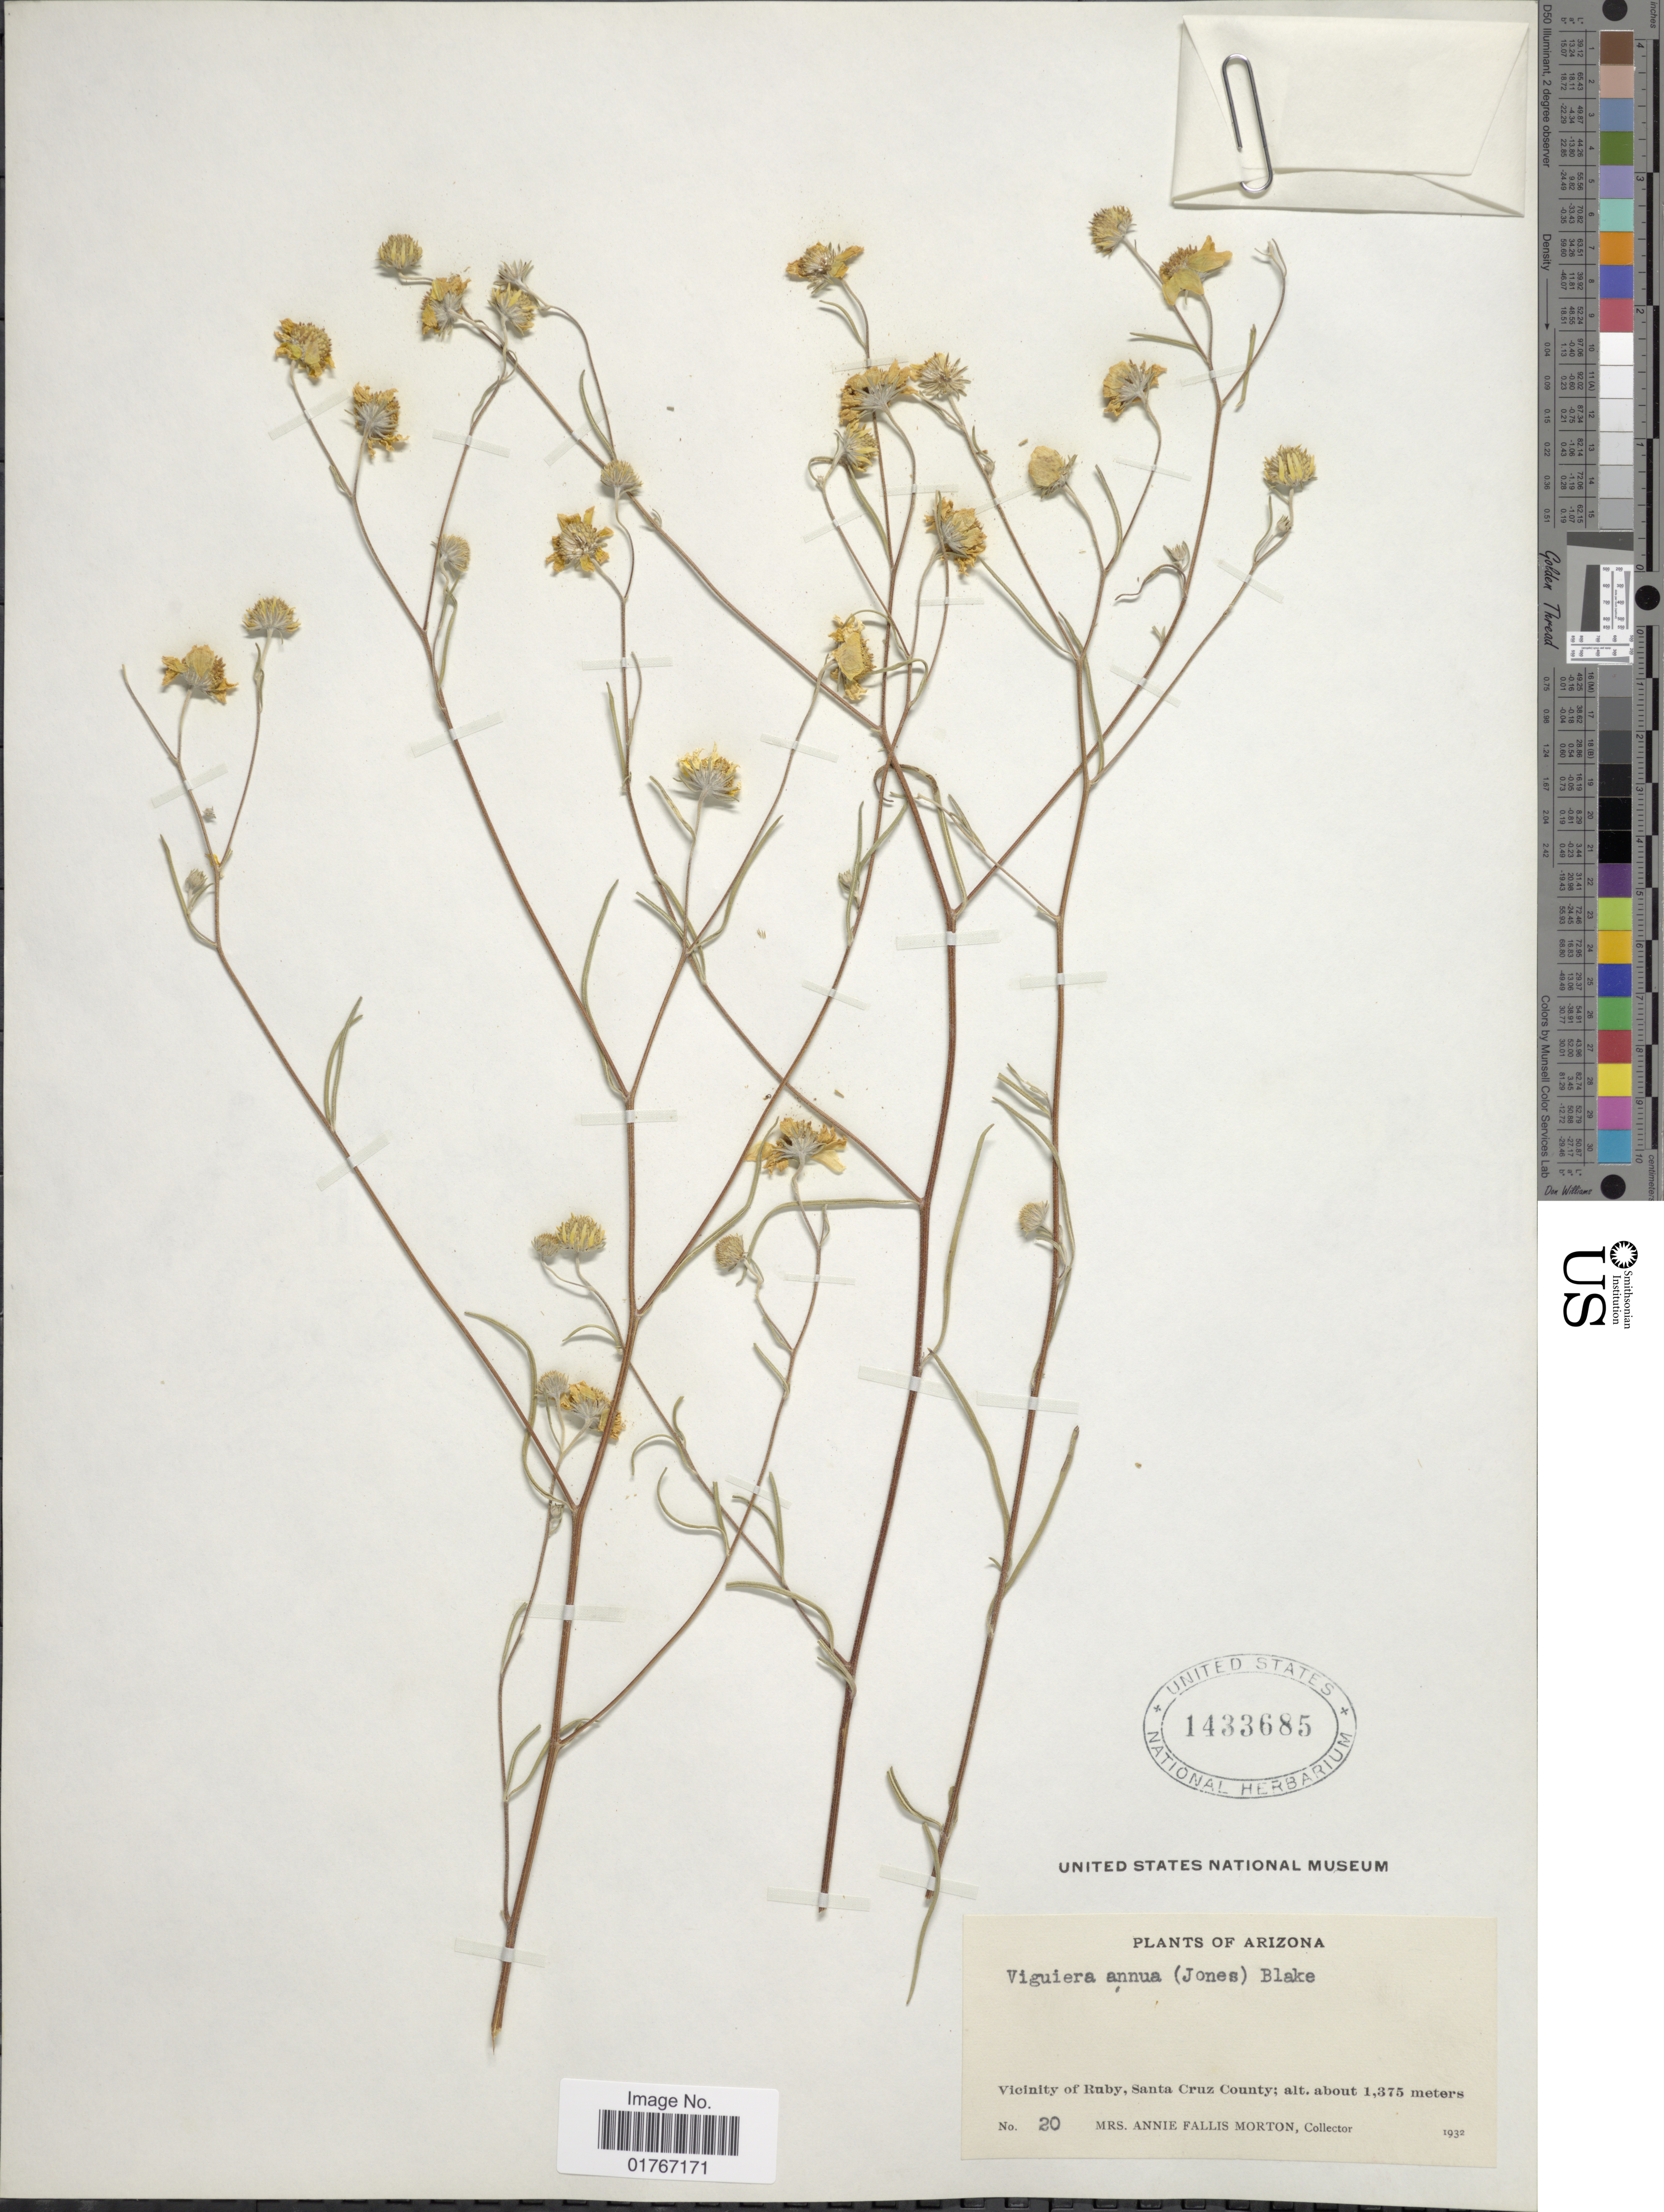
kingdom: Plantae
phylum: Tracheophyta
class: Magnoliopsida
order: Asterales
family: Asteraceae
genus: Heliomeris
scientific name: Heliomeris annua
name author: (M.E. Jones) Cockerell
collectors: A. F. Morton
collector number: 20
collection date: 1932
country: United States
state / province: Arizona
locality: Vicinity of Ruby, Santa Cruz County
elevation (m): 1375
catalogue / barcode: US 1433685